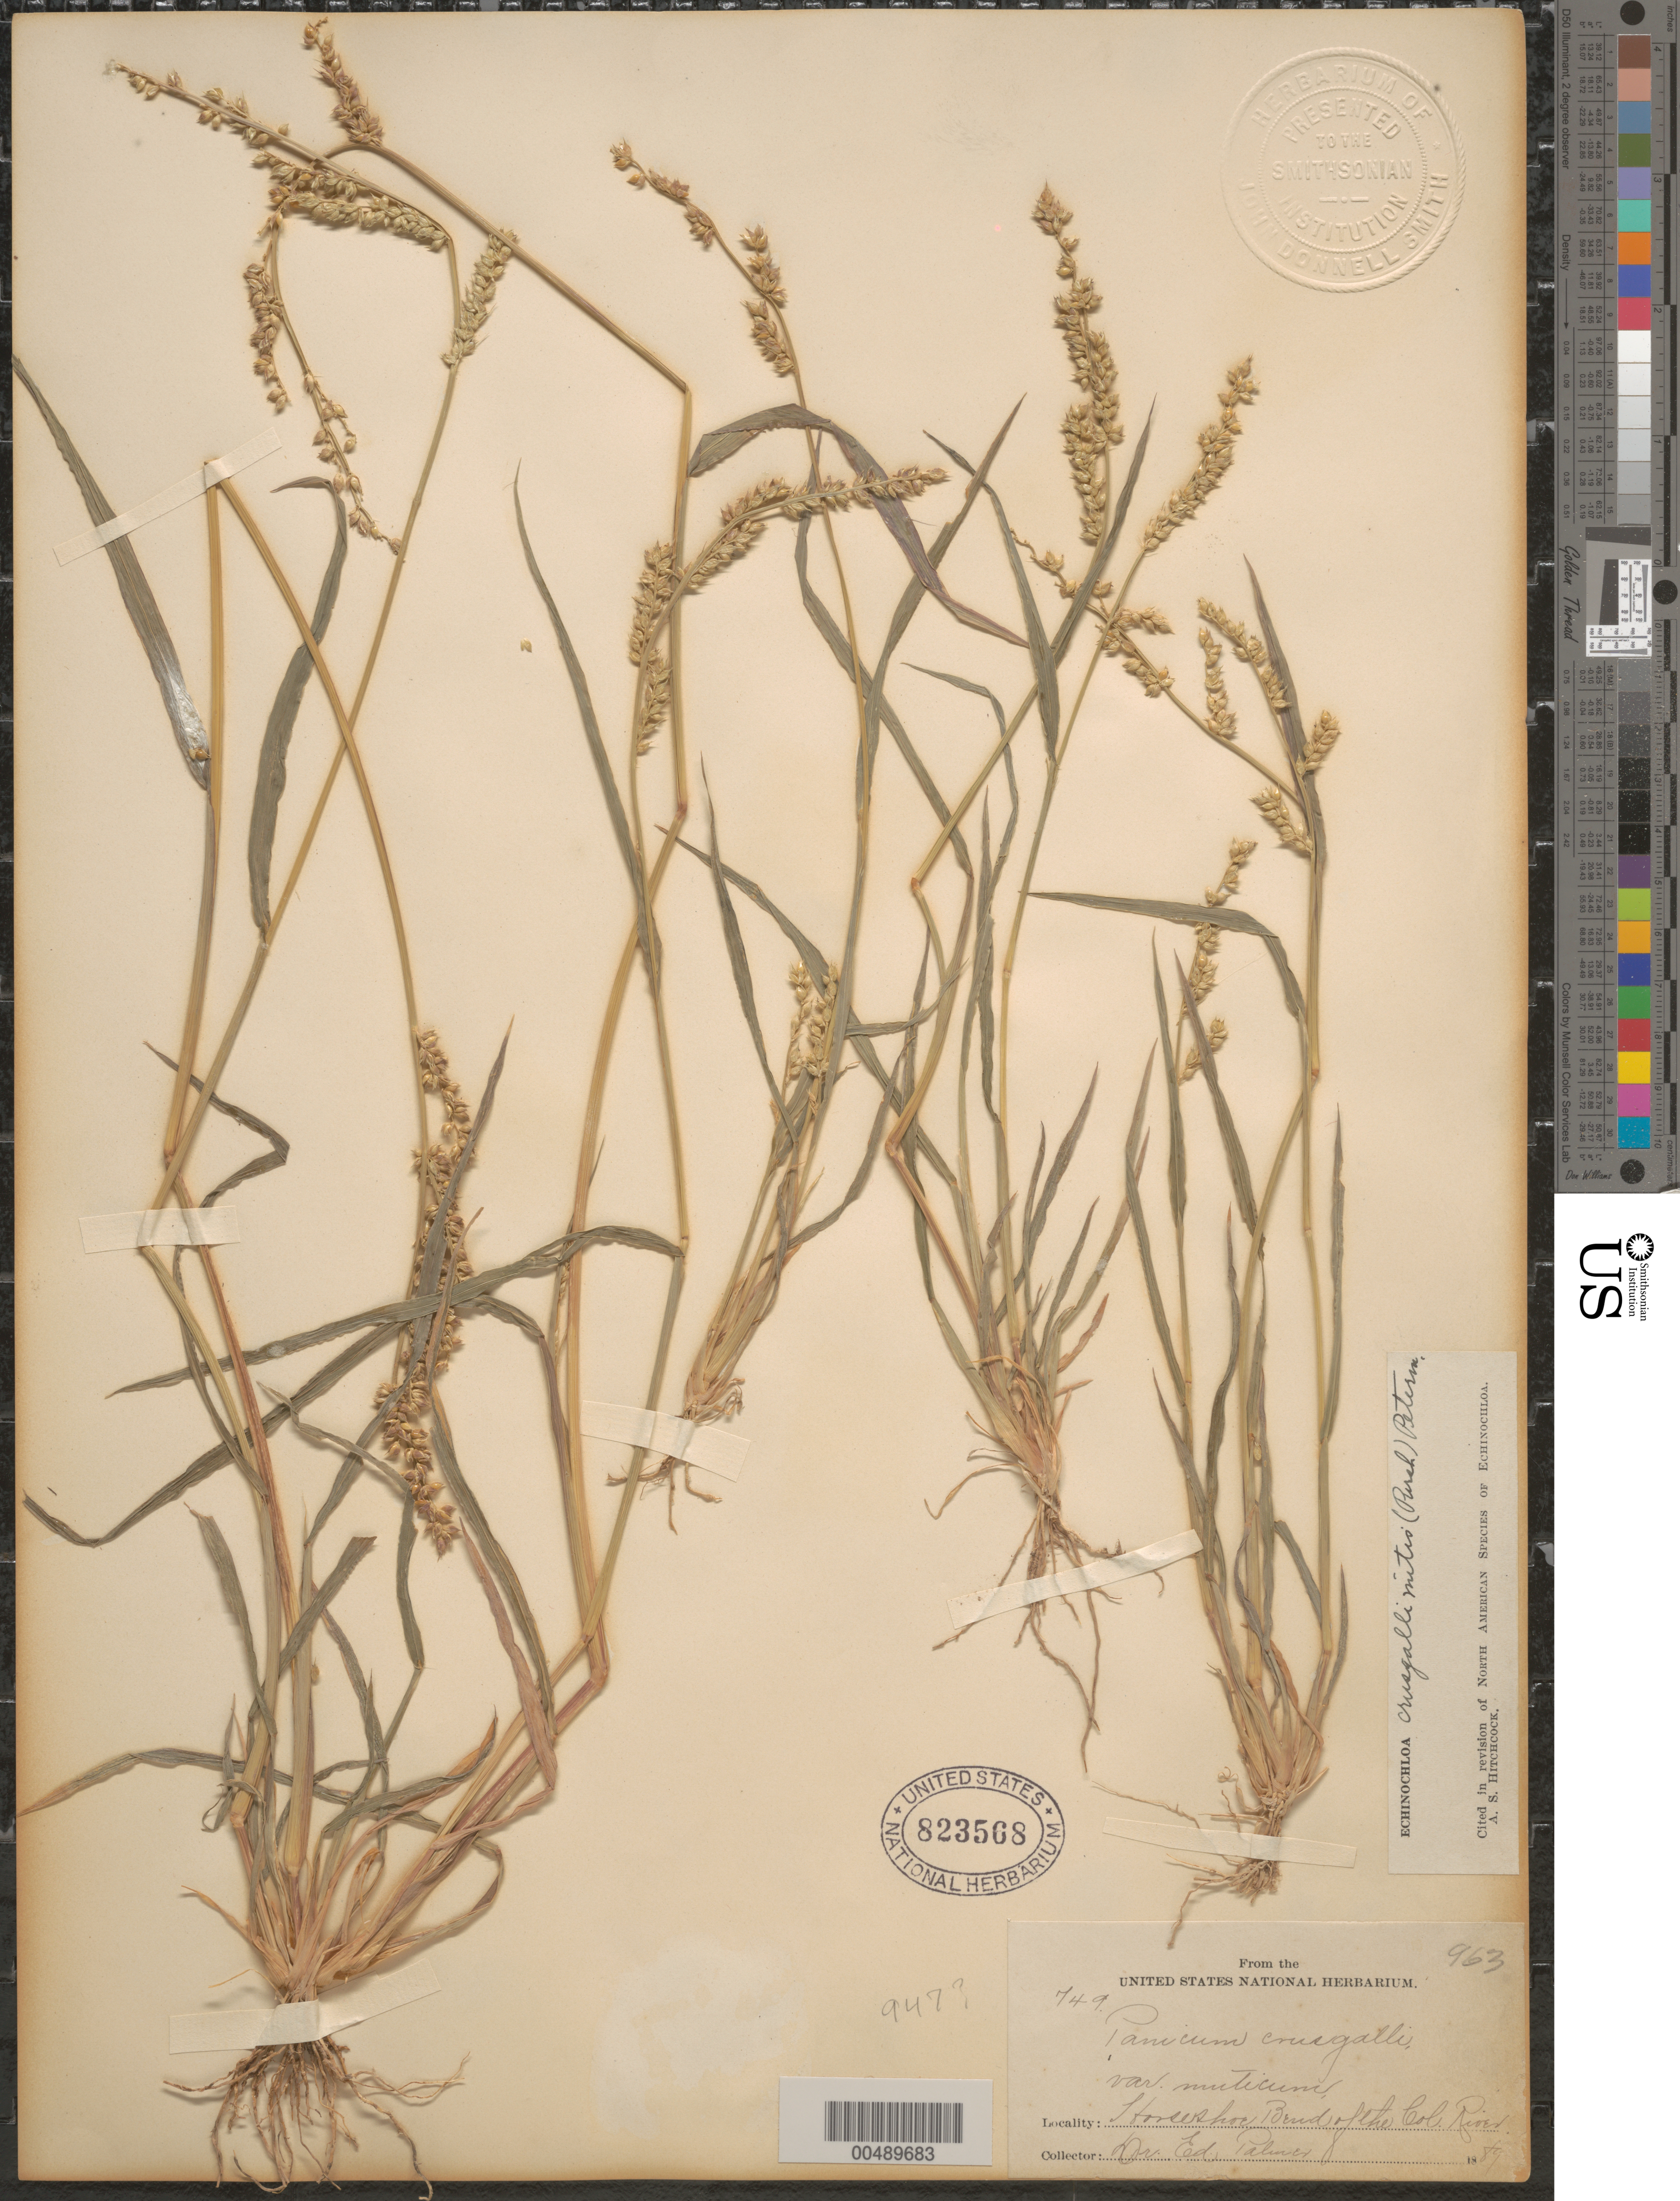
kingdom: Plantae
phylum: Tracheophyta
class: Liliopsida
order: Poales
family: Poaceae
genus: Echinochloa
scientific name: Echinochloa crus-galli var. zelayensis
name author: (Kunth) Hitchc.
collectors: E. Palmer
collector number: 749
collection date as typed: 1889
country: Mexico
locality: Horseshoe Bend of the Colorado River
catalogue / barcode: US 823568